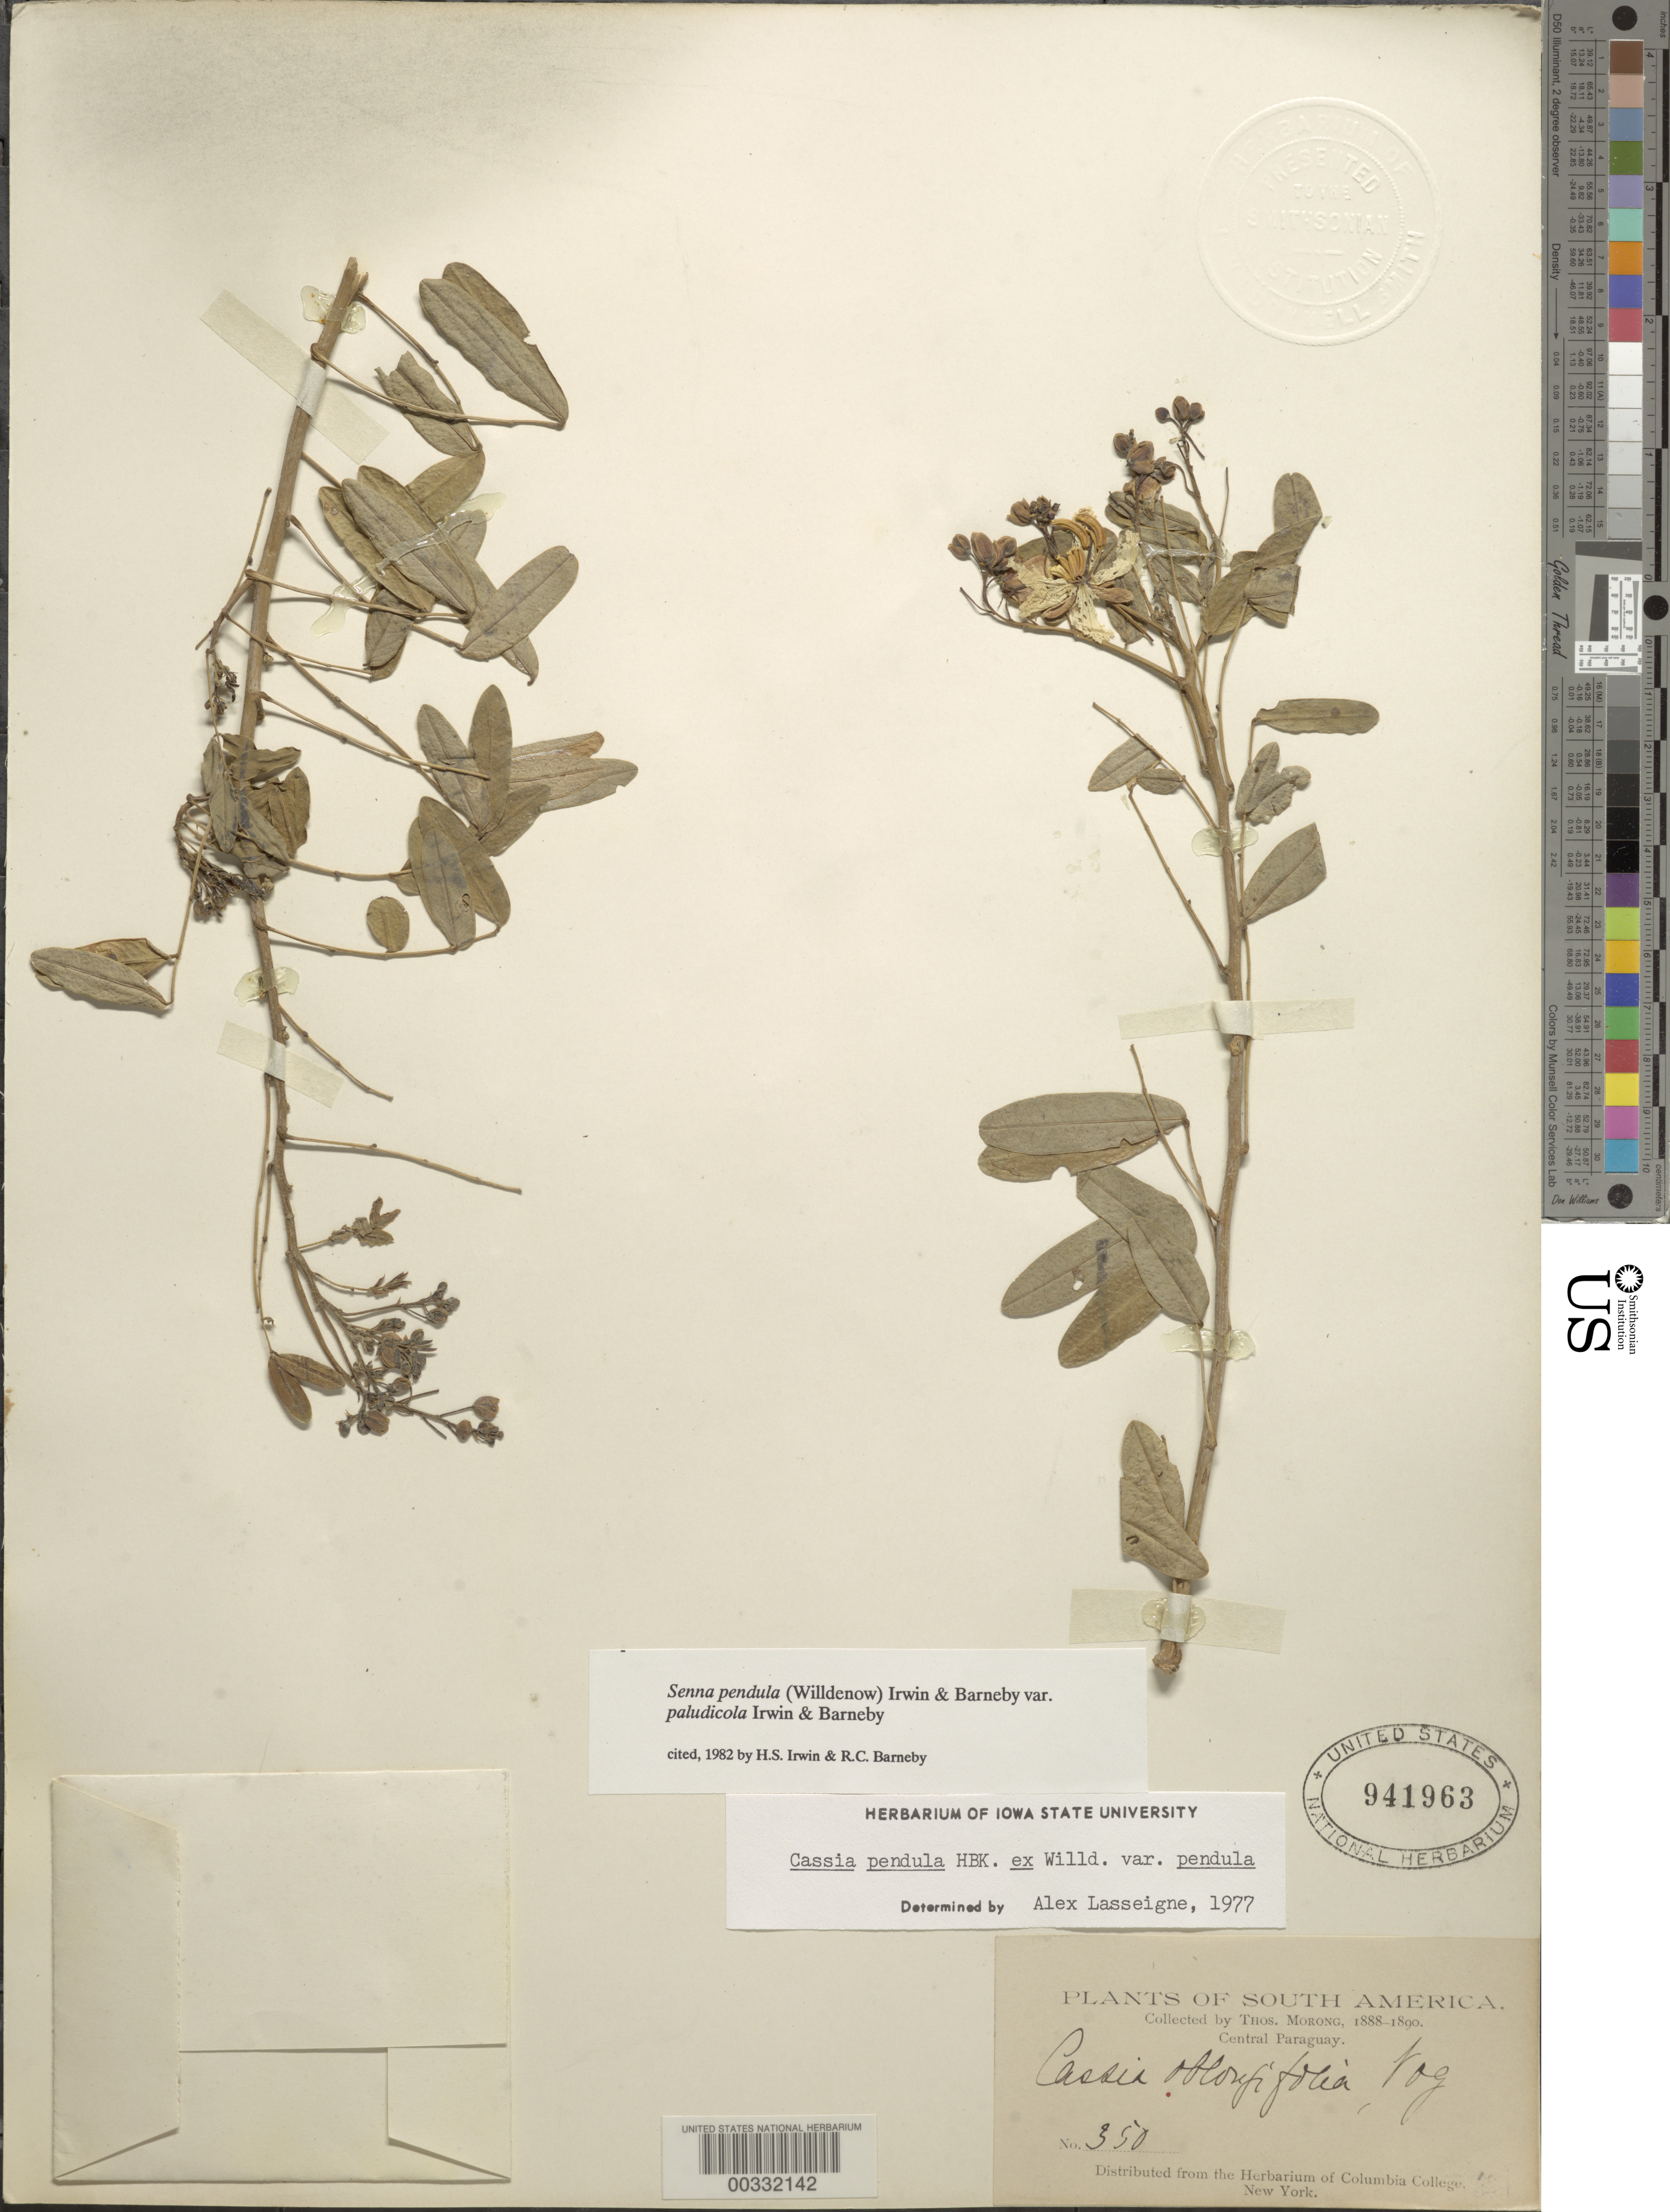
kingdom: Plantae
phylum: Tracheophyta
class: Magnoliopsida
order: Fabales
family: Fabaceae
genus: Senna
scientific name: Senna pendula var. paludicola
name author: H.S. Irwin & Barneby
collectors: T. Morong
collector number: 350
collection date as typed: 1888 to -- -- 1890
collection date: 1888/1890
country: Paraguay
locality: Central paraguay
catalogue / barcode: US 941963